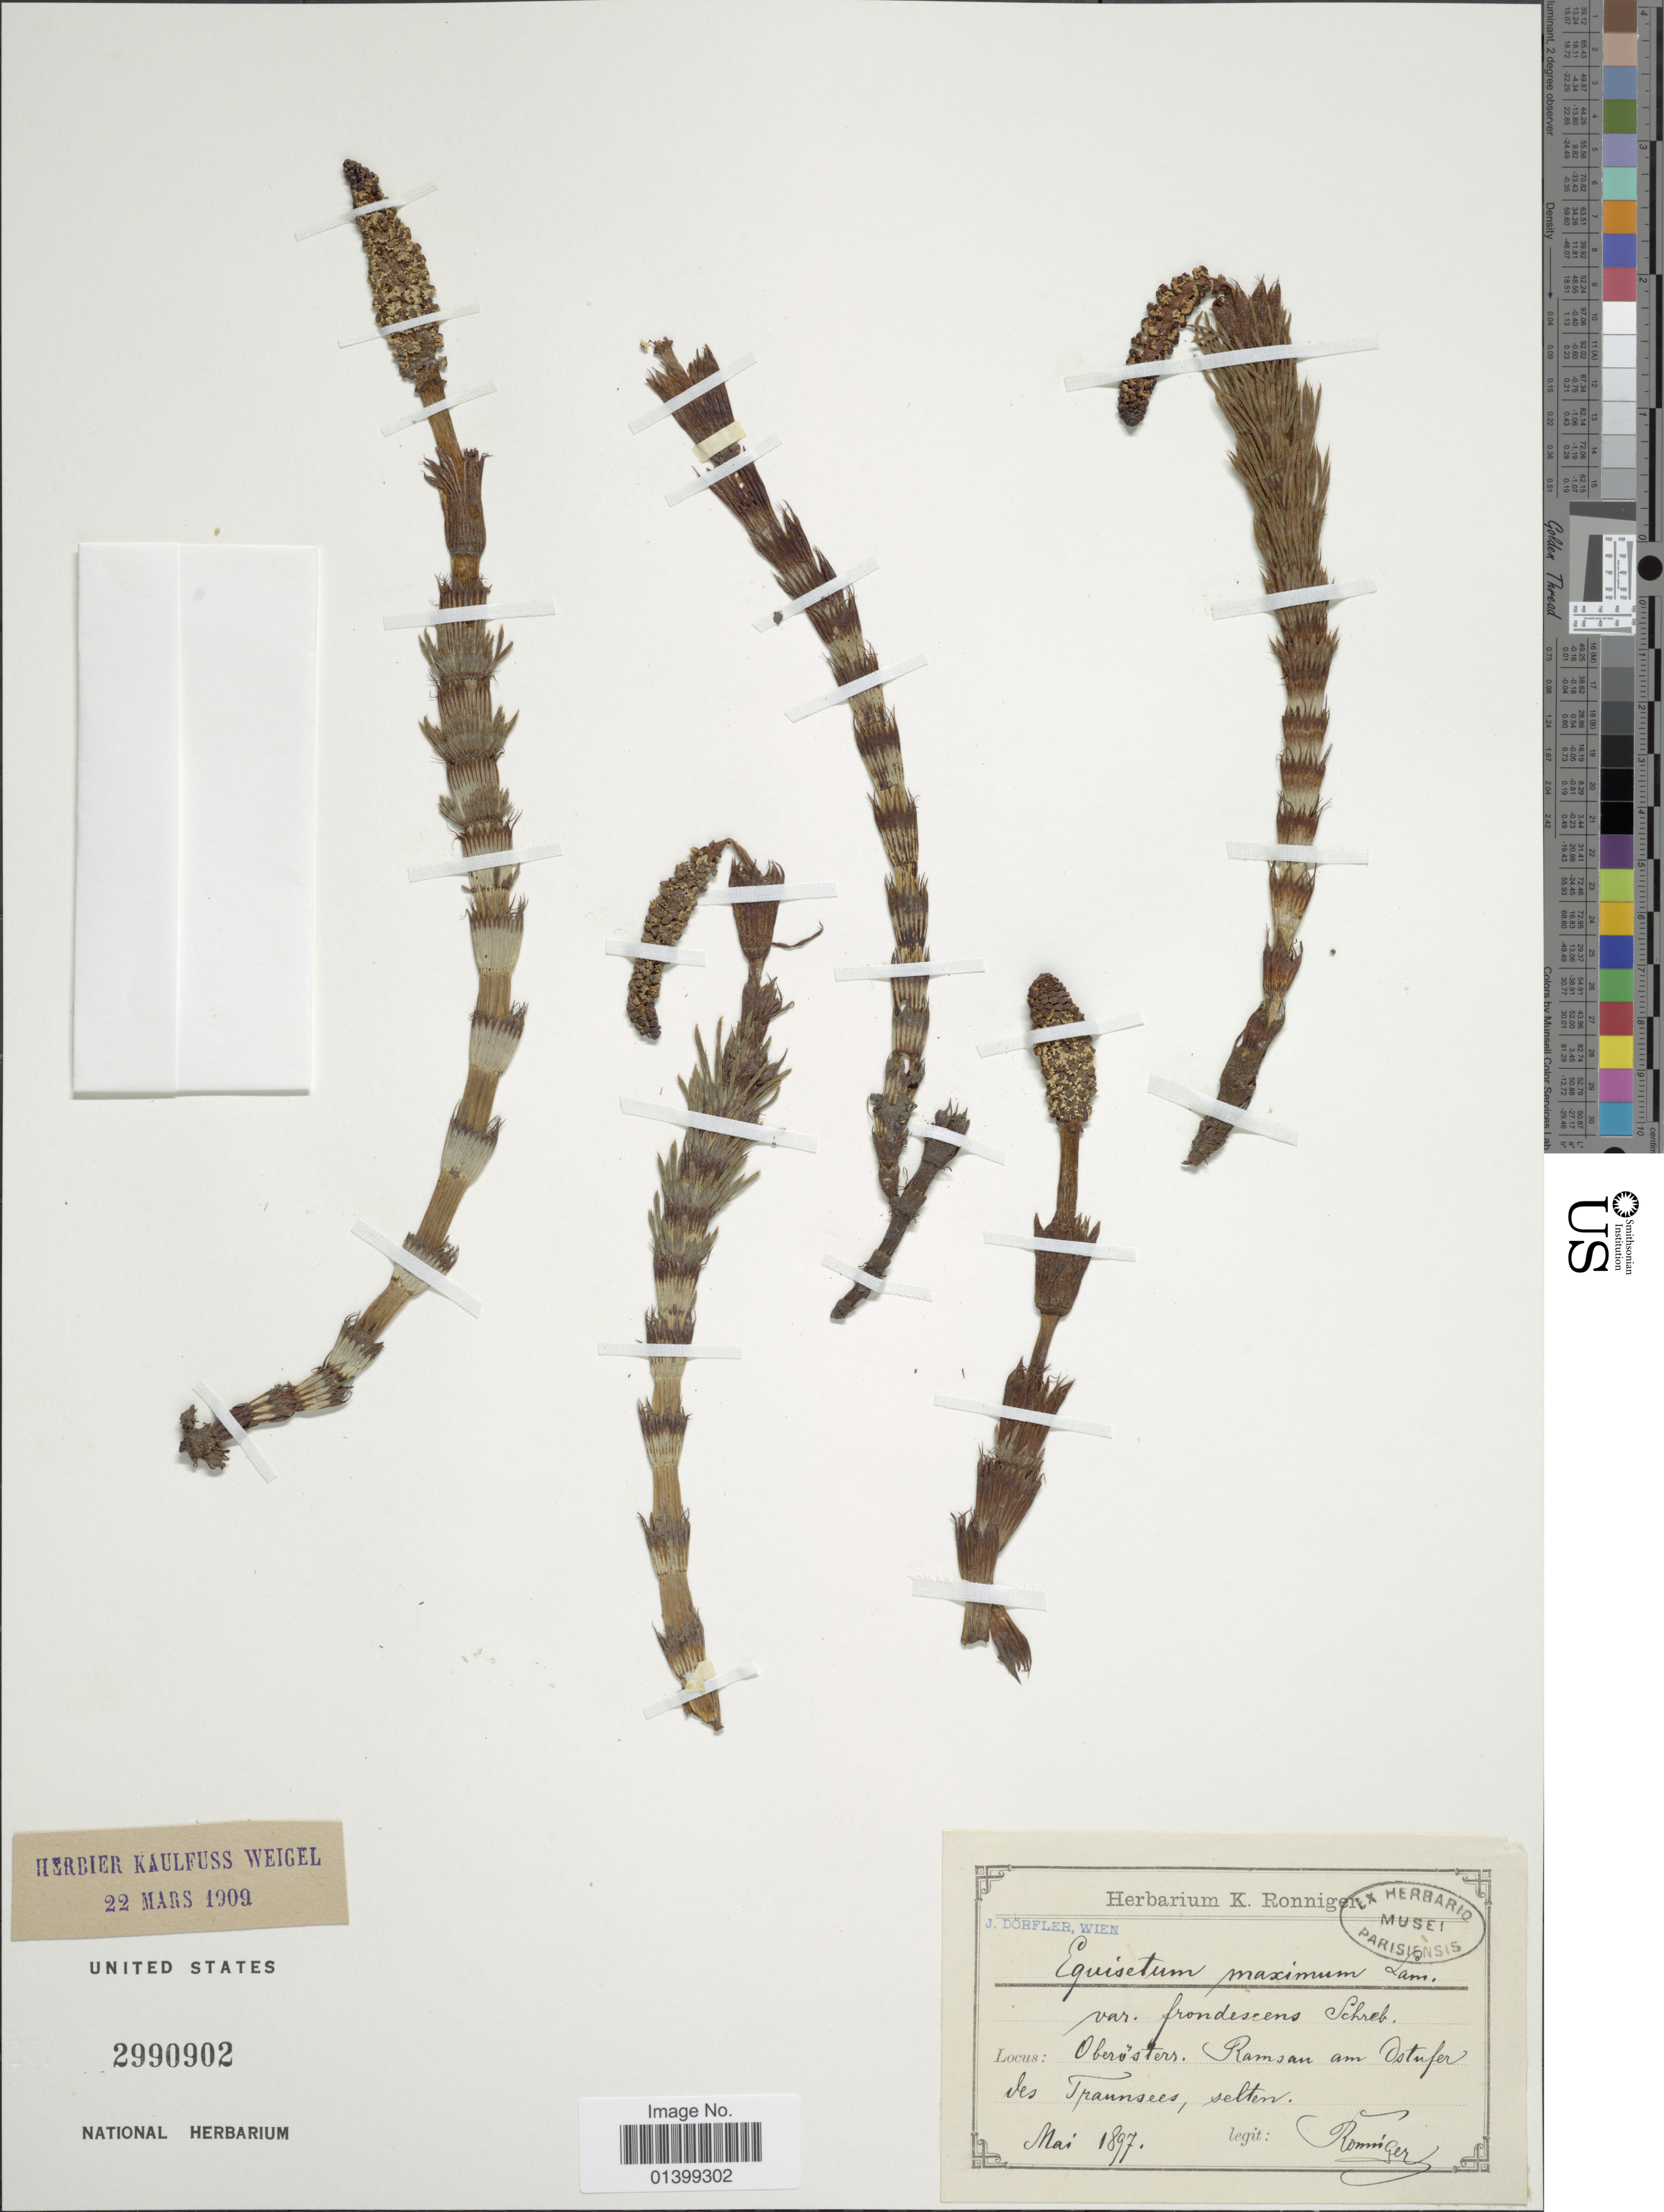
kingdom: Plantae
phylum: Tracheophyta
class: Polypodiopsida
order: Equisetales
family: Equisetaceae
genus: Equisetum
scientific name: Equisetum telmateia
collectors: K. Ronniger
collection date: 1897-05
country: Austria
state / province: Oberosterreich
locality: Oberösters. Ramsan am Ostufer des Trannsees, selten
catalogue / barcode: US 2990902